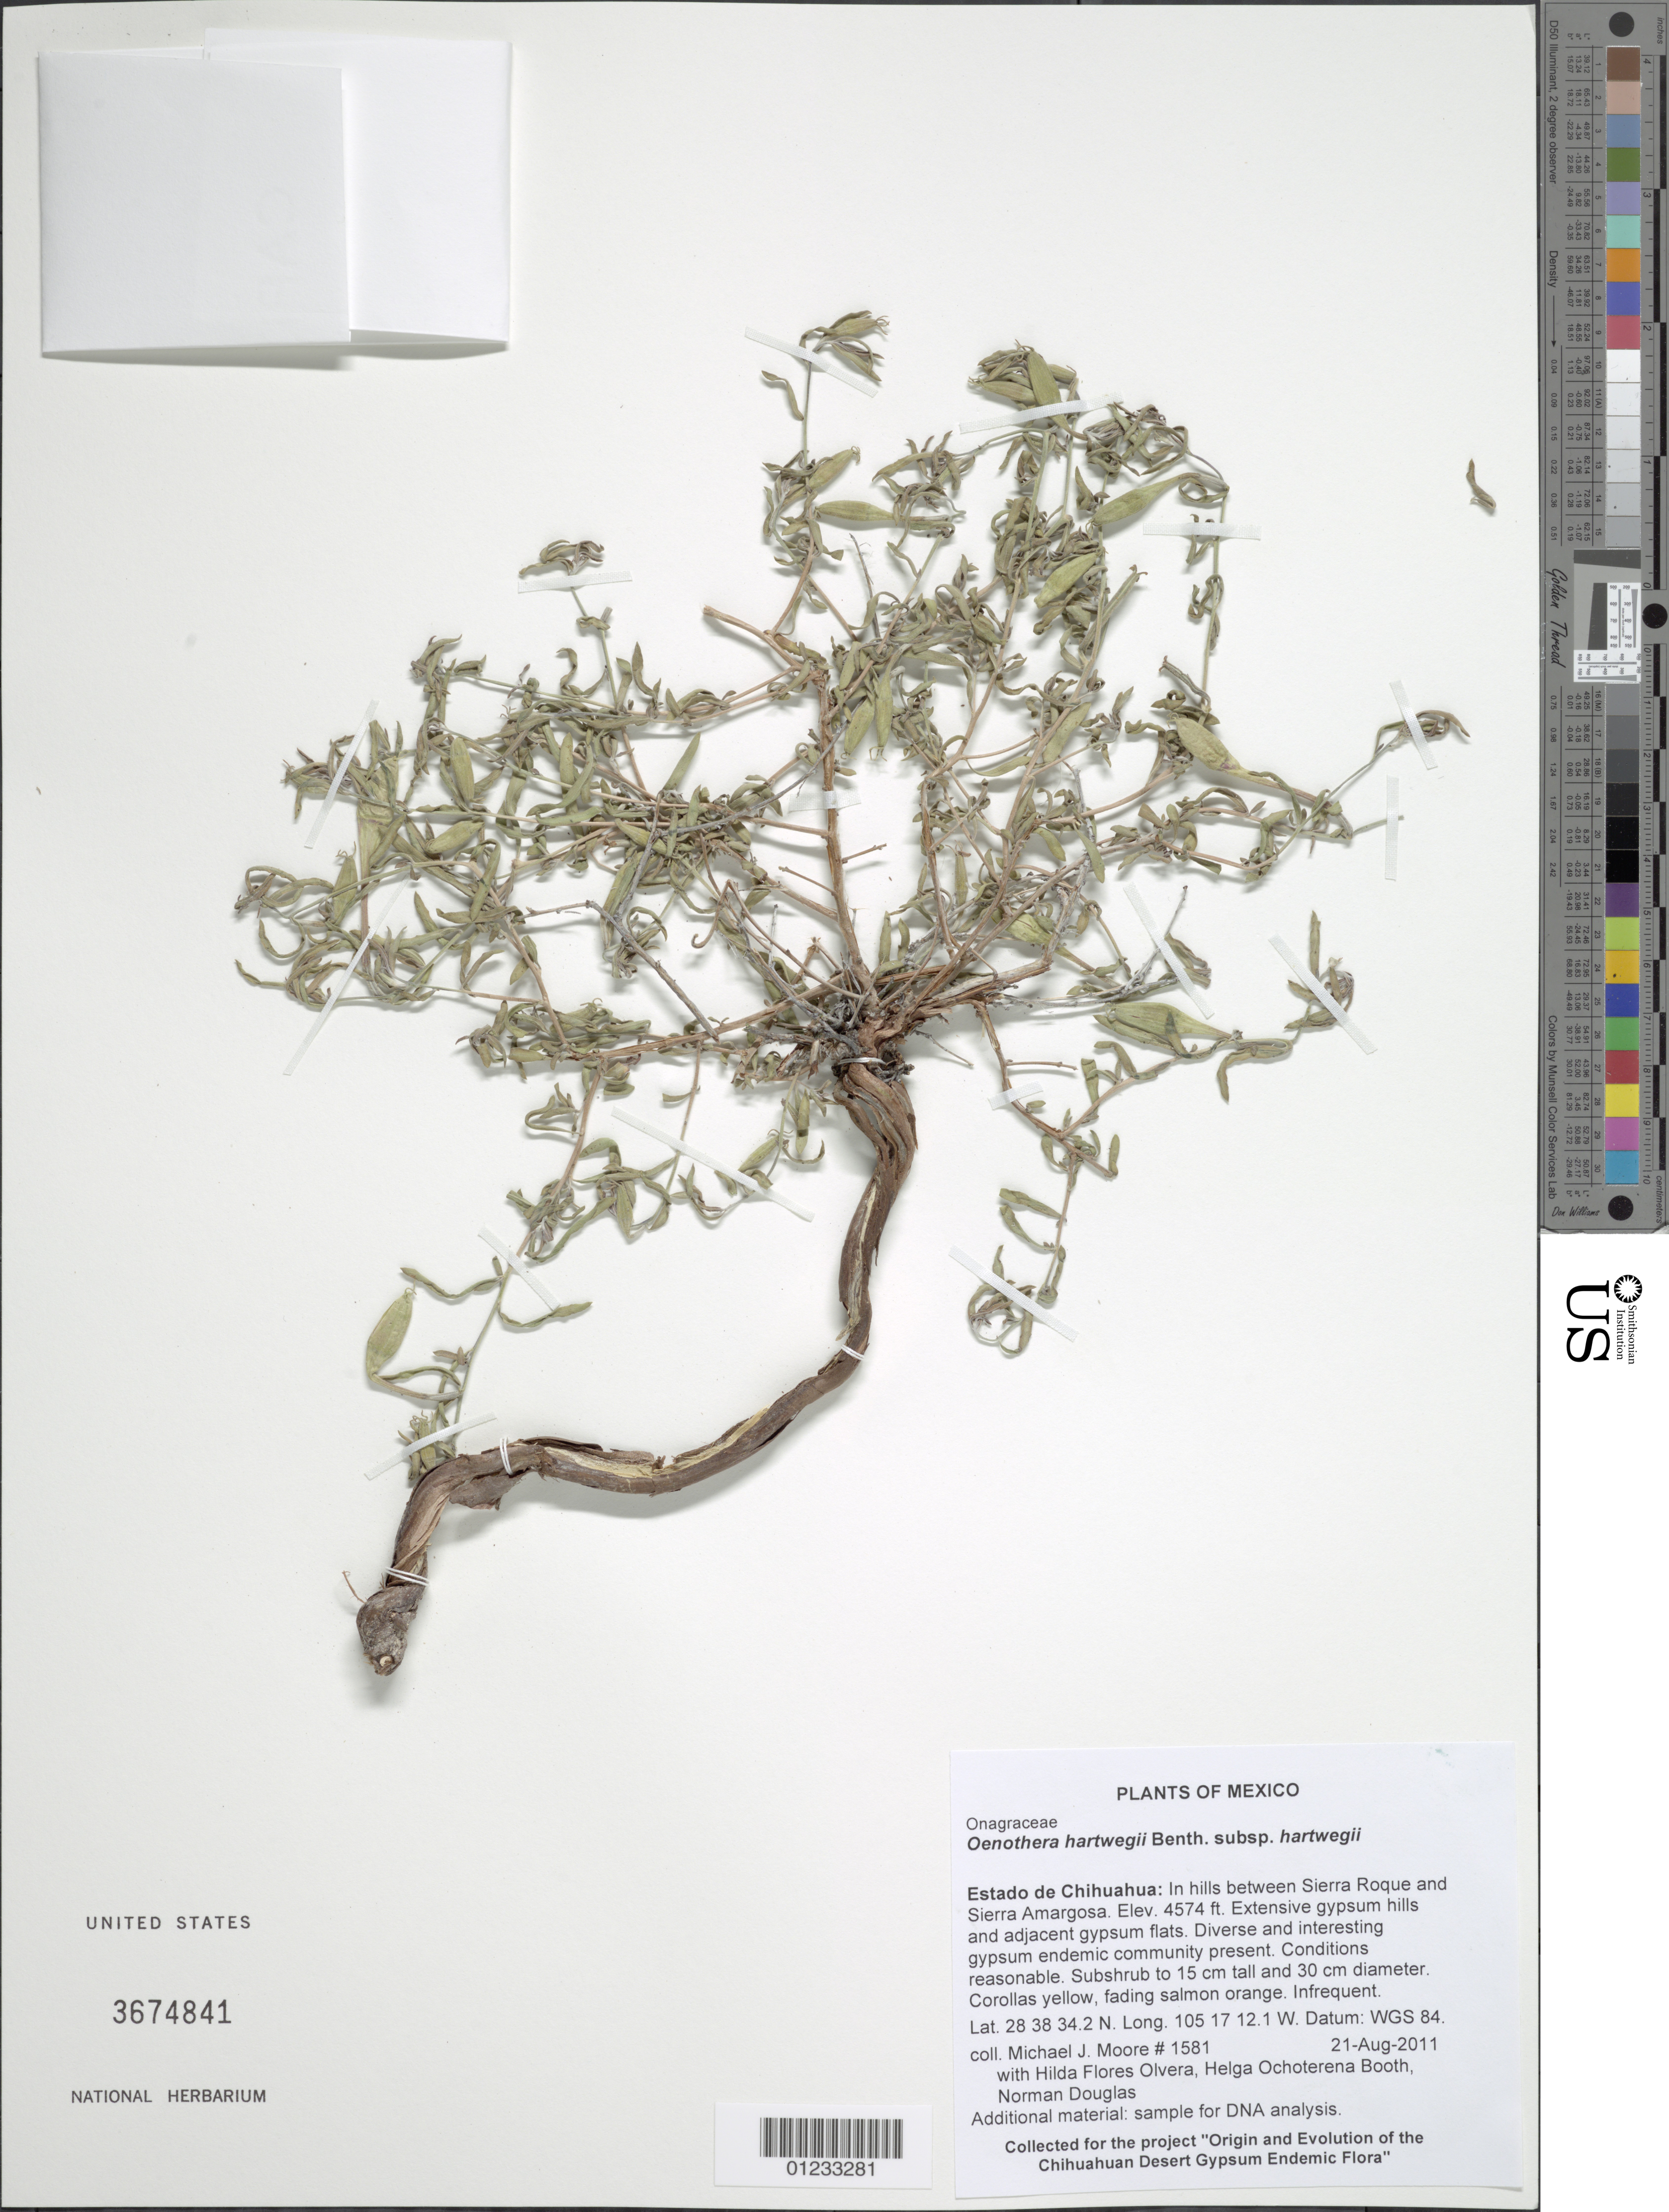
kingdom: Plantae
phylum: Tracheophyta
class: Magnoliopsida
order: Myrtales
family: Onagraceae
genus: Oenothera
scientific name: Oenothera hartwegii subsp. hartwegii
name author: Benth.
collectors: M. J. Moore, H. Flores Olvera, H. Ochoterena-Booth & N. Douglas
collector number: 1581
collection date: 2007-08-20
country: Mexico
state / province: Chihuahua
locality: In hills between Sierra Roque and Sierra Amargosa.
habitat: Extensive gypsum hills and adjacent gypsum flats. Diverse and interesting gypsum endemic community present. Conditions reasonable.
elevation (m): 1394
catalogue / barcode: US 3674841